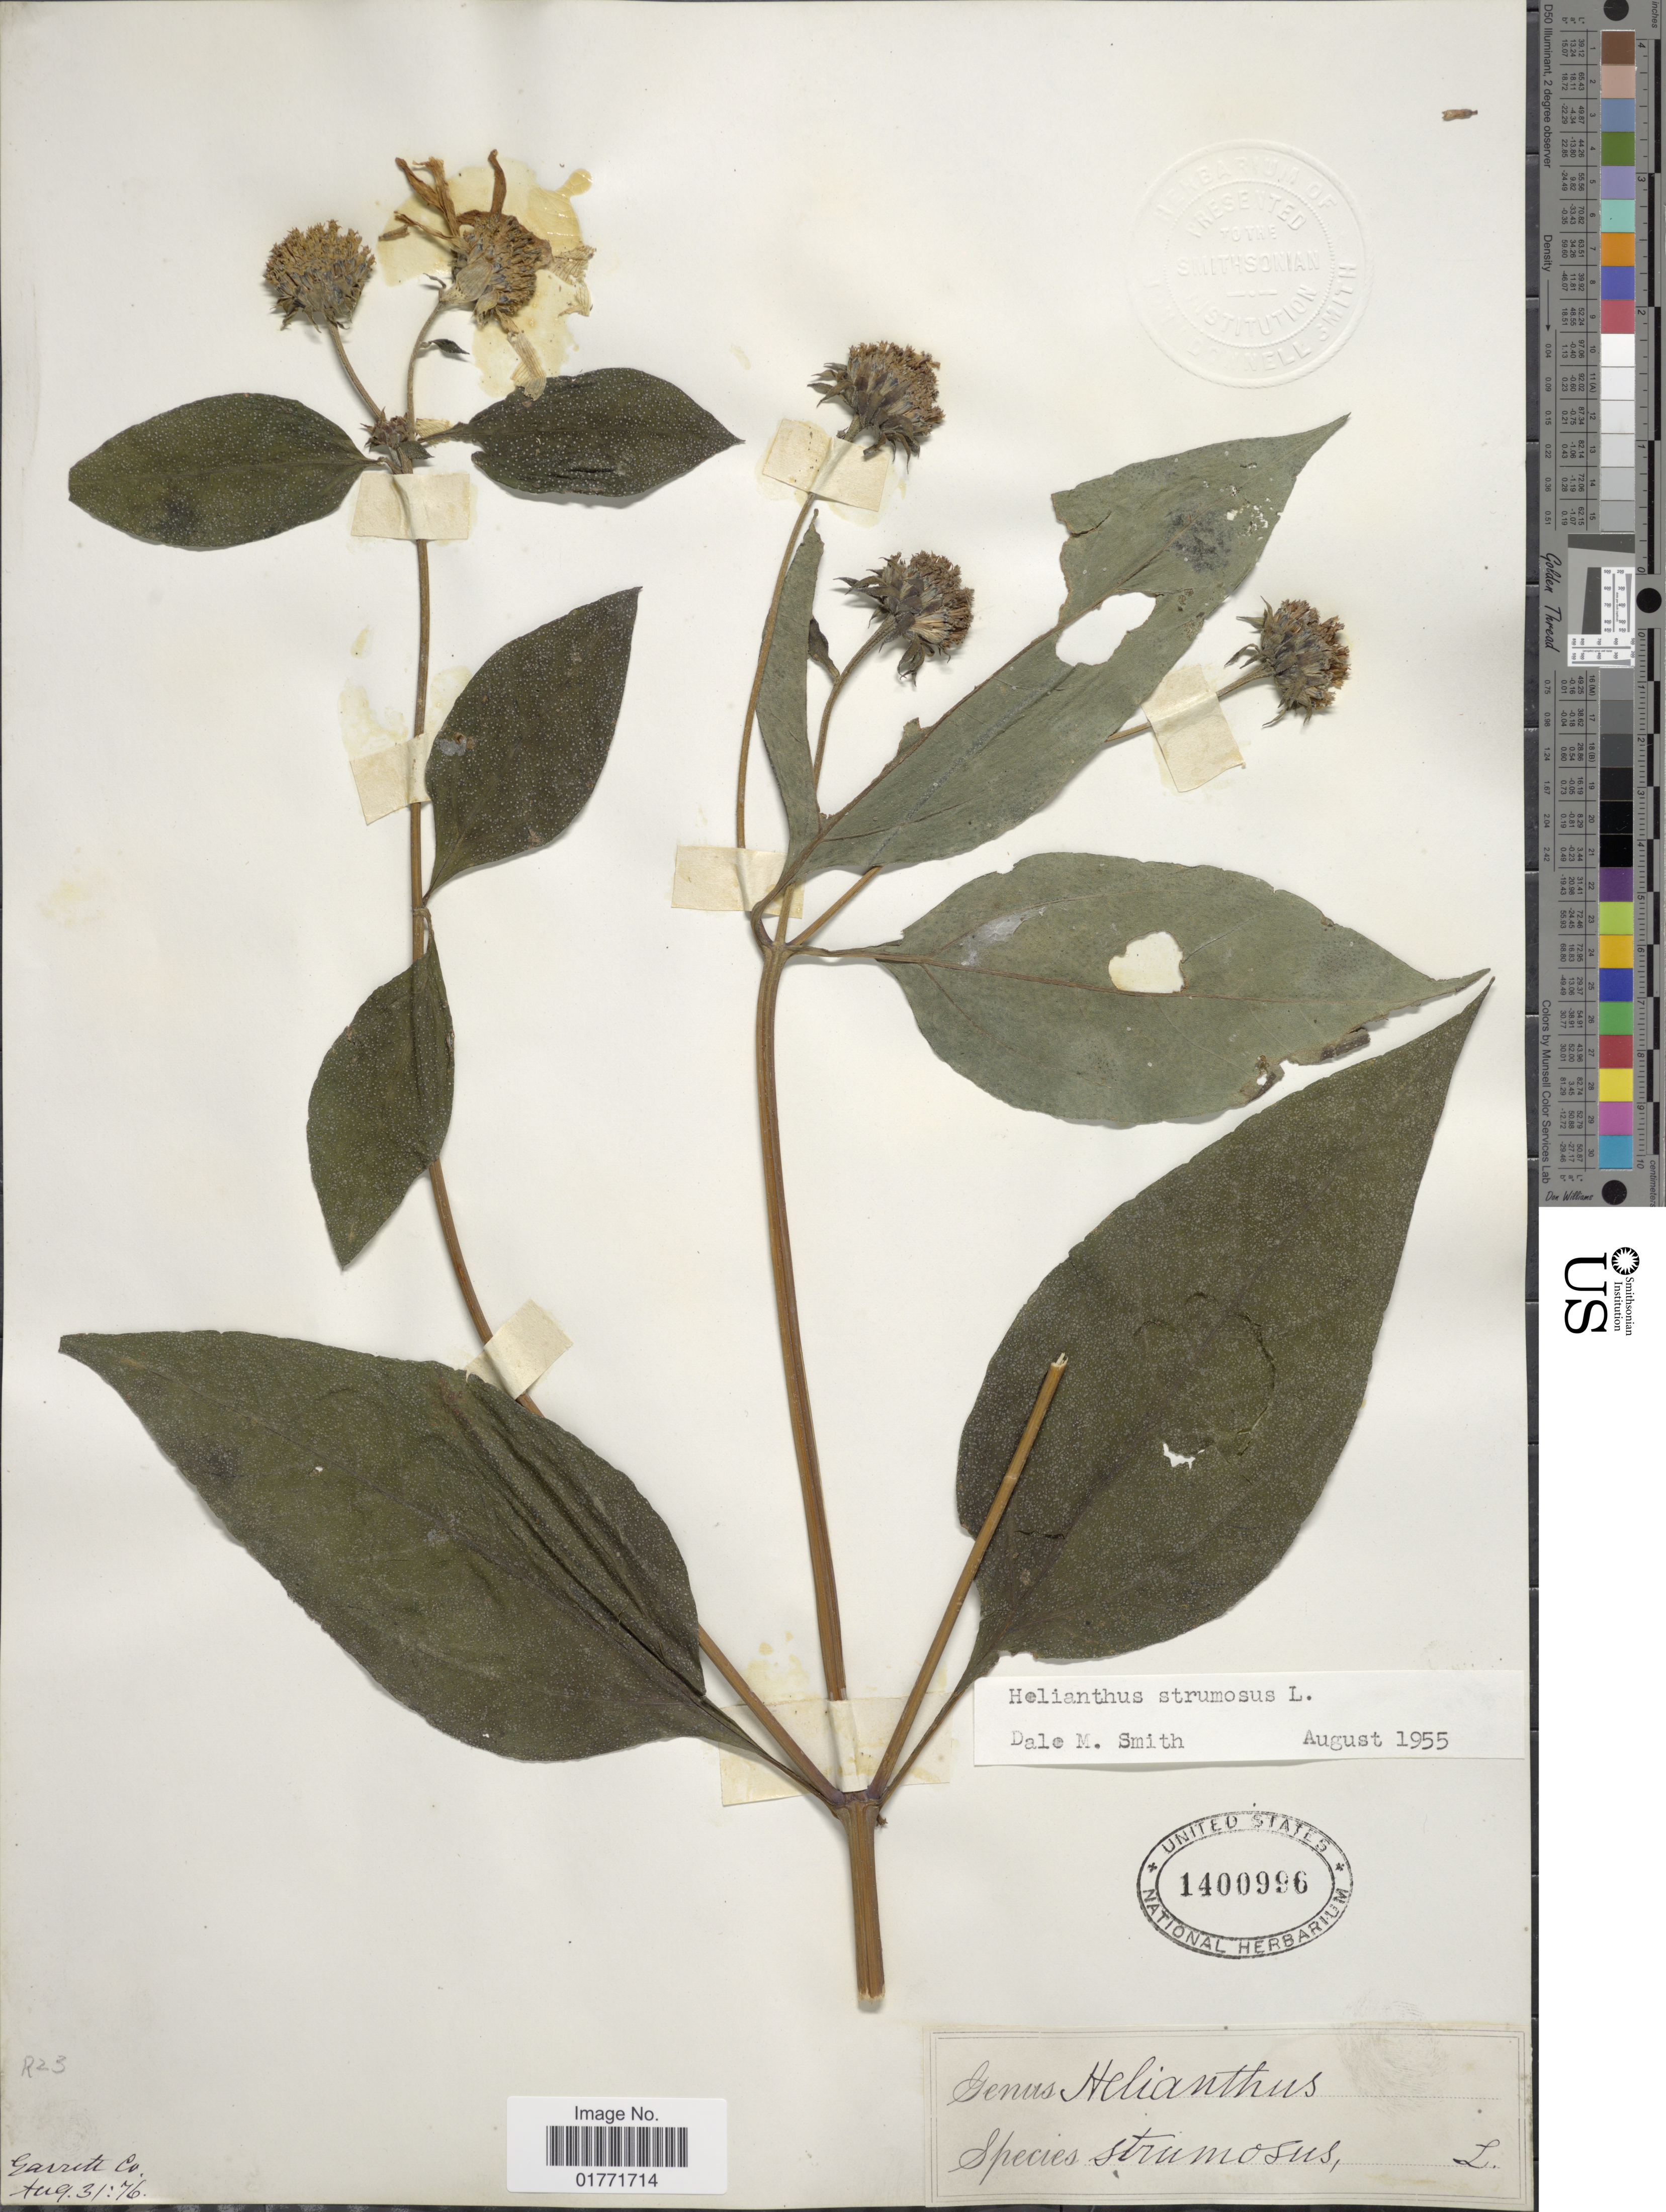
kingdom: Plantae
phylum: Tracheophyta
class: Magnoliopsida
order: Asterales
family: Asteraceae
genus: Helianthus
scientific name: Helianthus strumosus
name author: L.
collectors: D. M. Smith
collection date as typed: Transcribed d/m/y: 31/8/76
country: United States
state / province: Maryland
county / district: Garrett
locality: Garrett Co.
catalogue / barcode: US 1400996